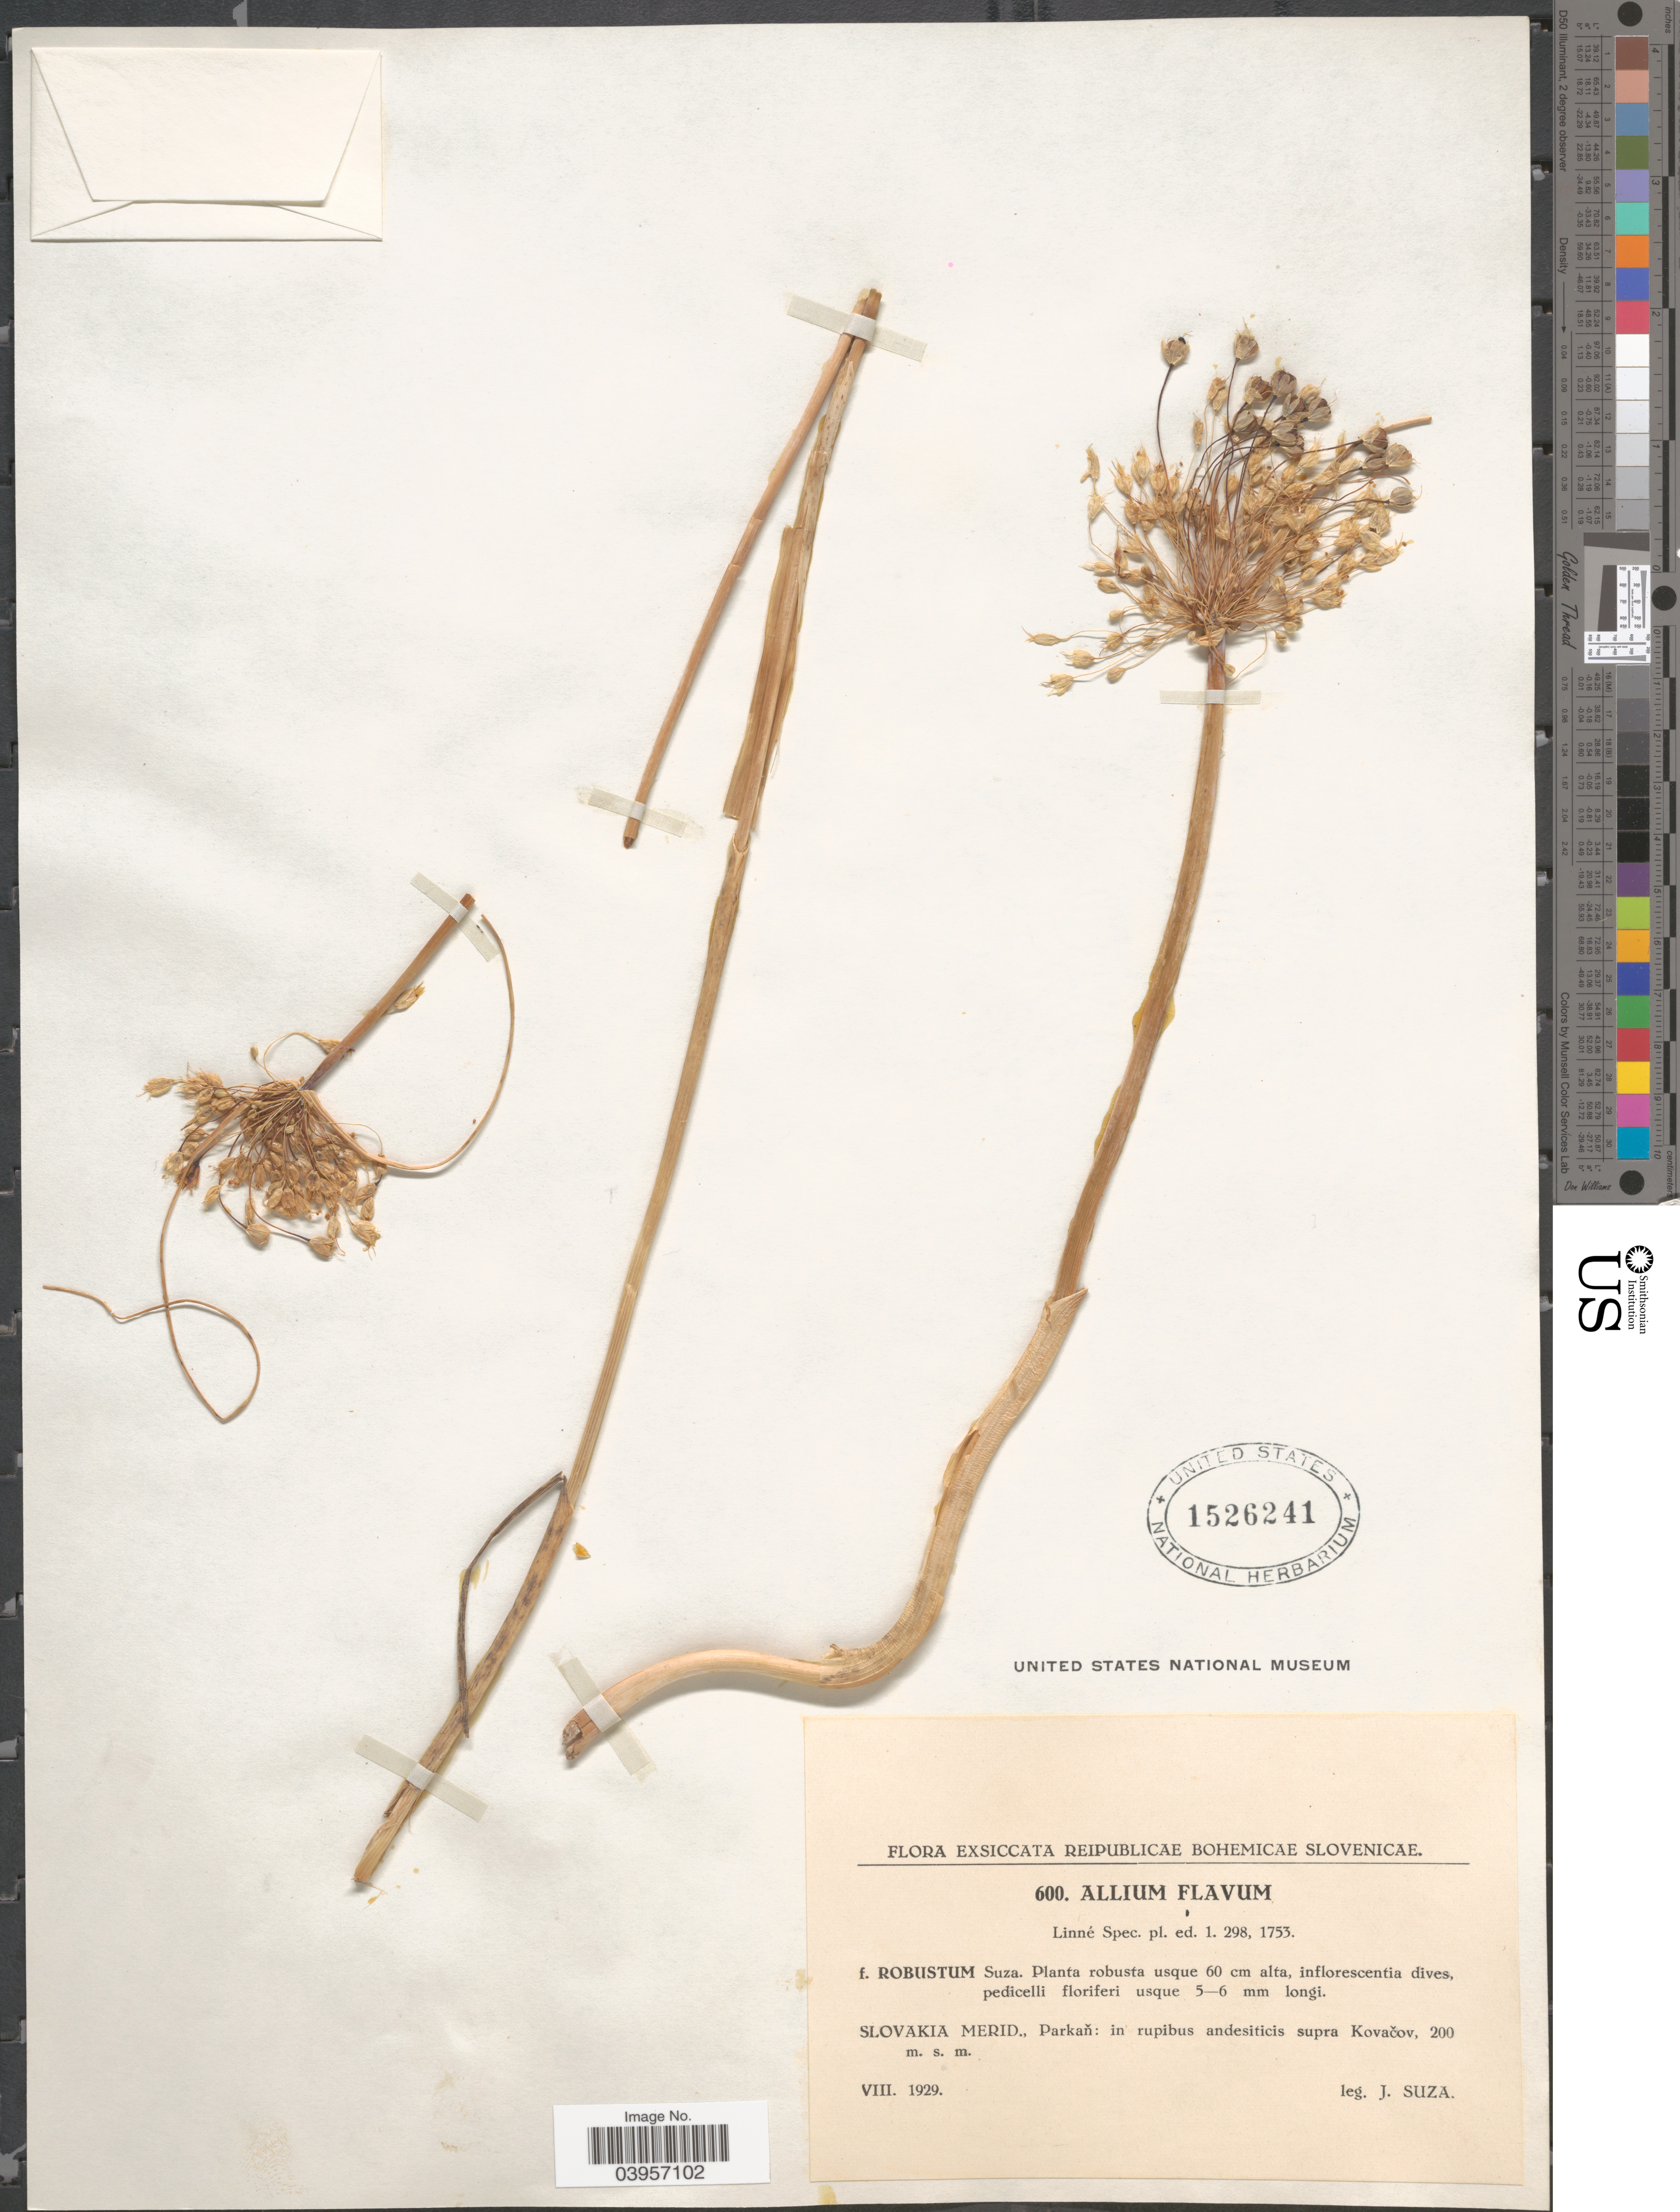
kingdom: Plantae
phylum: Tracheophyta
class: Liliopsida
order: Asparagales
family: Amaryllidaceae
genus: Allium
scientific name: Allium flavum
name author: L.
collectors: J. Suza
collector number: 600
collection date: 1929-08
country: Slovakia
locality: Bohemicae Slovenicae. Slovakia Merid., Parkaň: in rupibus andesiticis supra Kovačov.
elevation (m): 200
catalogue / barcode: US 1526241